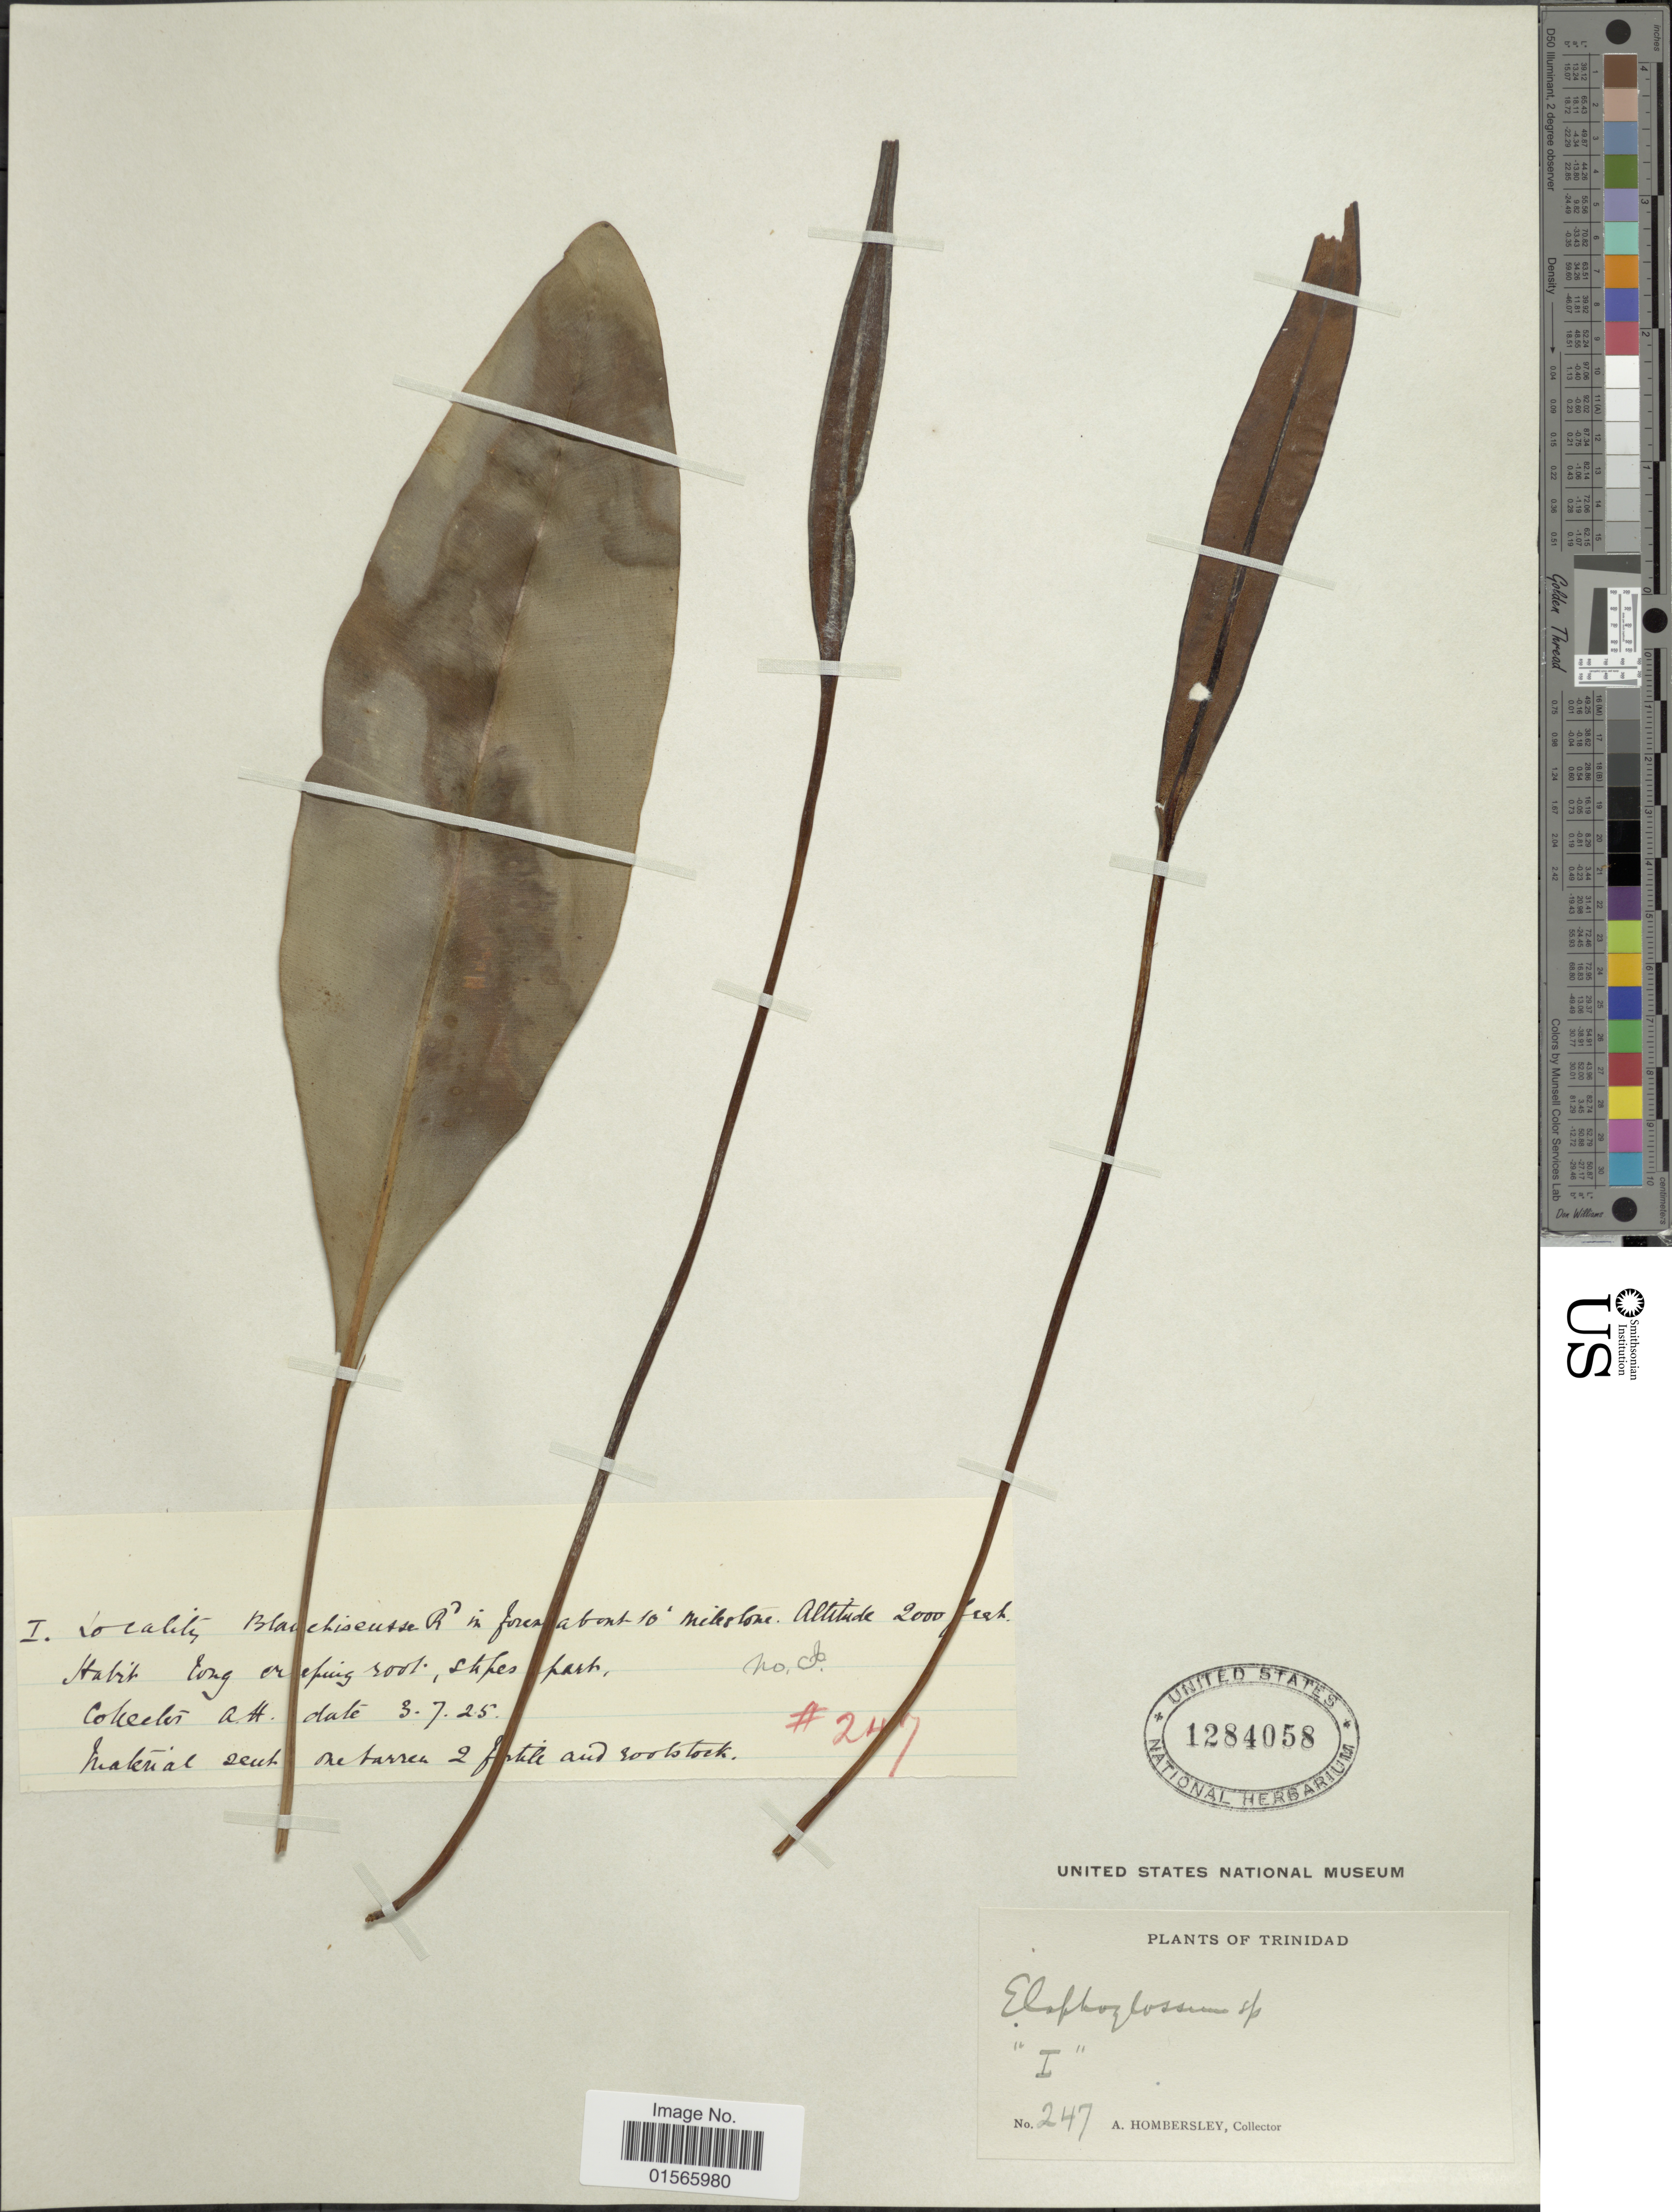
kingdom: Plantae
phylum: Tracheophyta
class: Polypodiopsida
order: Polypodiales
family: Dryopteridaceae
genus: Elaphoglossum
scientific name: Elaphoglossum luridum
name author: (Fée) Christ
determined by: Matos, F. B.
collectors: A. Hombersley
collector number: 247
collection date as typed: Transcribed d/m/y: 3/7/25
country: Trinidad and Tobago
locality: Trinidad, Blanchiseusse R., in forest about 10' milestone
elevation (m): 610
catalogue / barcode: US 1284058